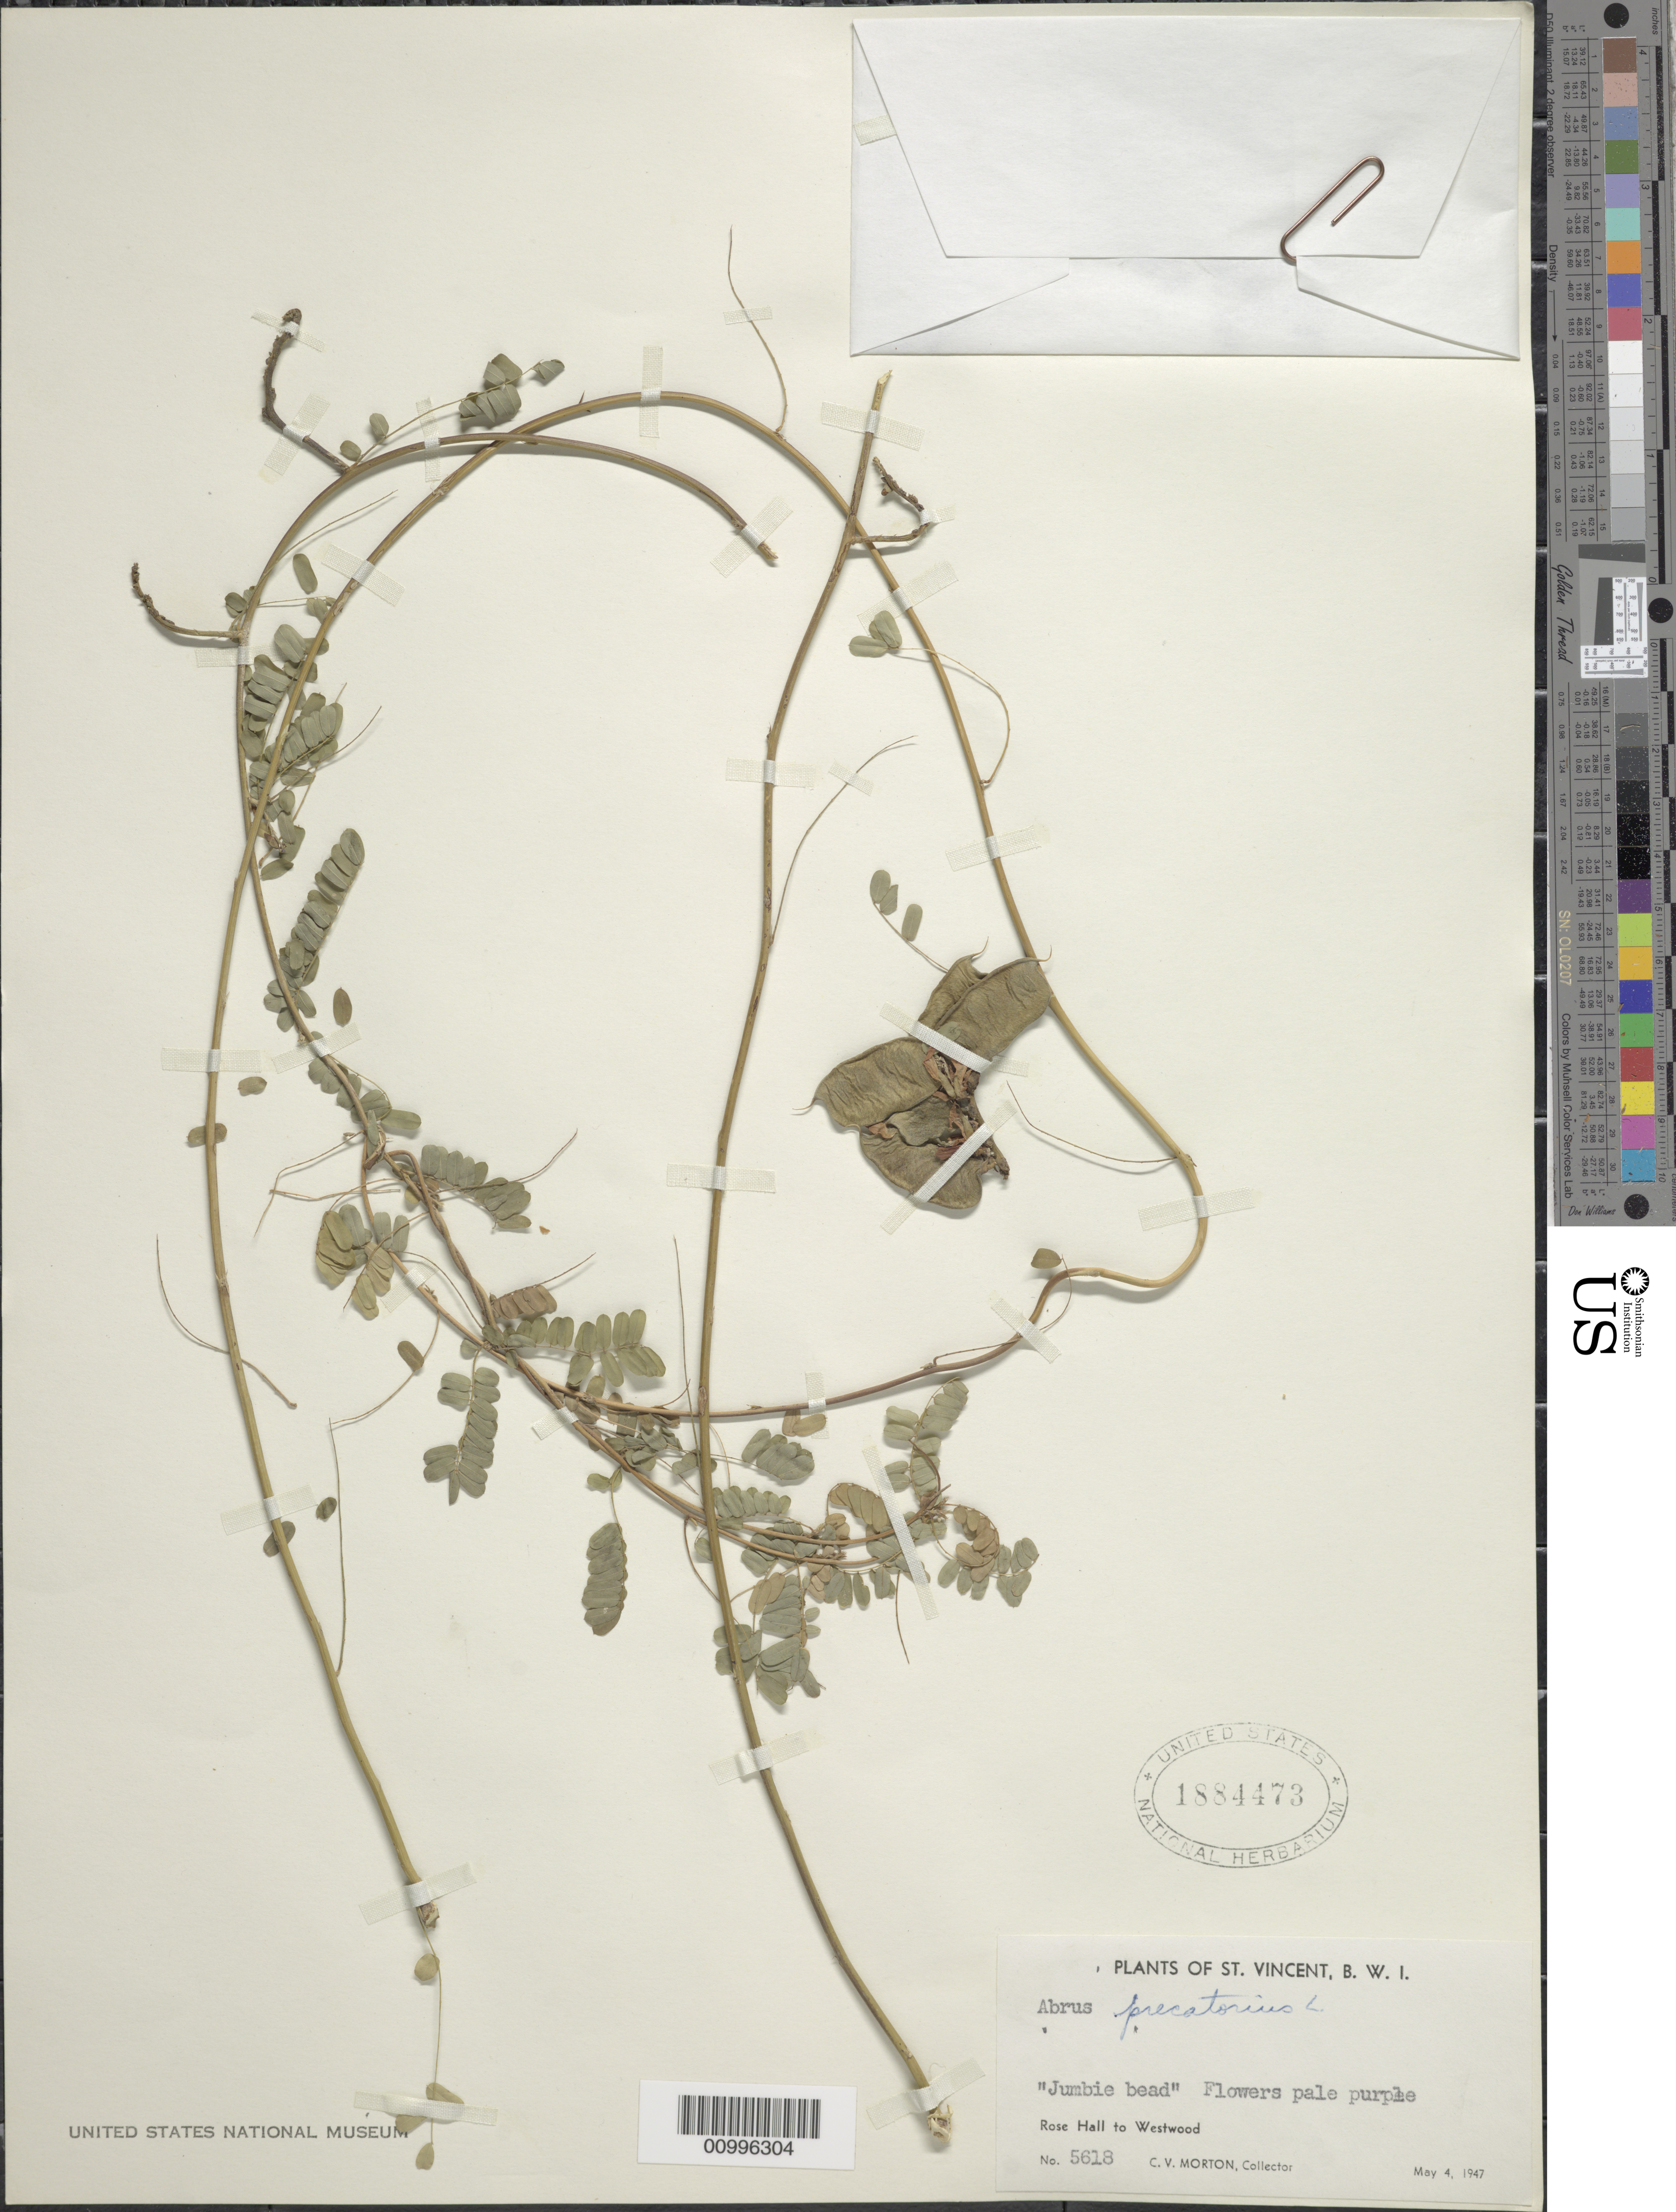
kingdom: Plantae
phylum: Tracheophyta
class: Magnoliopsida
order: Fabales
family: Fabaceae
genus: Abrus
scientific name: Abrus precatorius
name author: L.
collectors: C. V. Morton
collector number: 5618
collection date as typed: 04 May 1947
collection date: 1947-05-04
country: St. Vincent - Grenadines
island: St. Vincent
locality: Rose Hall to Westwood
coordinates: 0 N, 0 E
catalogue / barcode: US 1884473